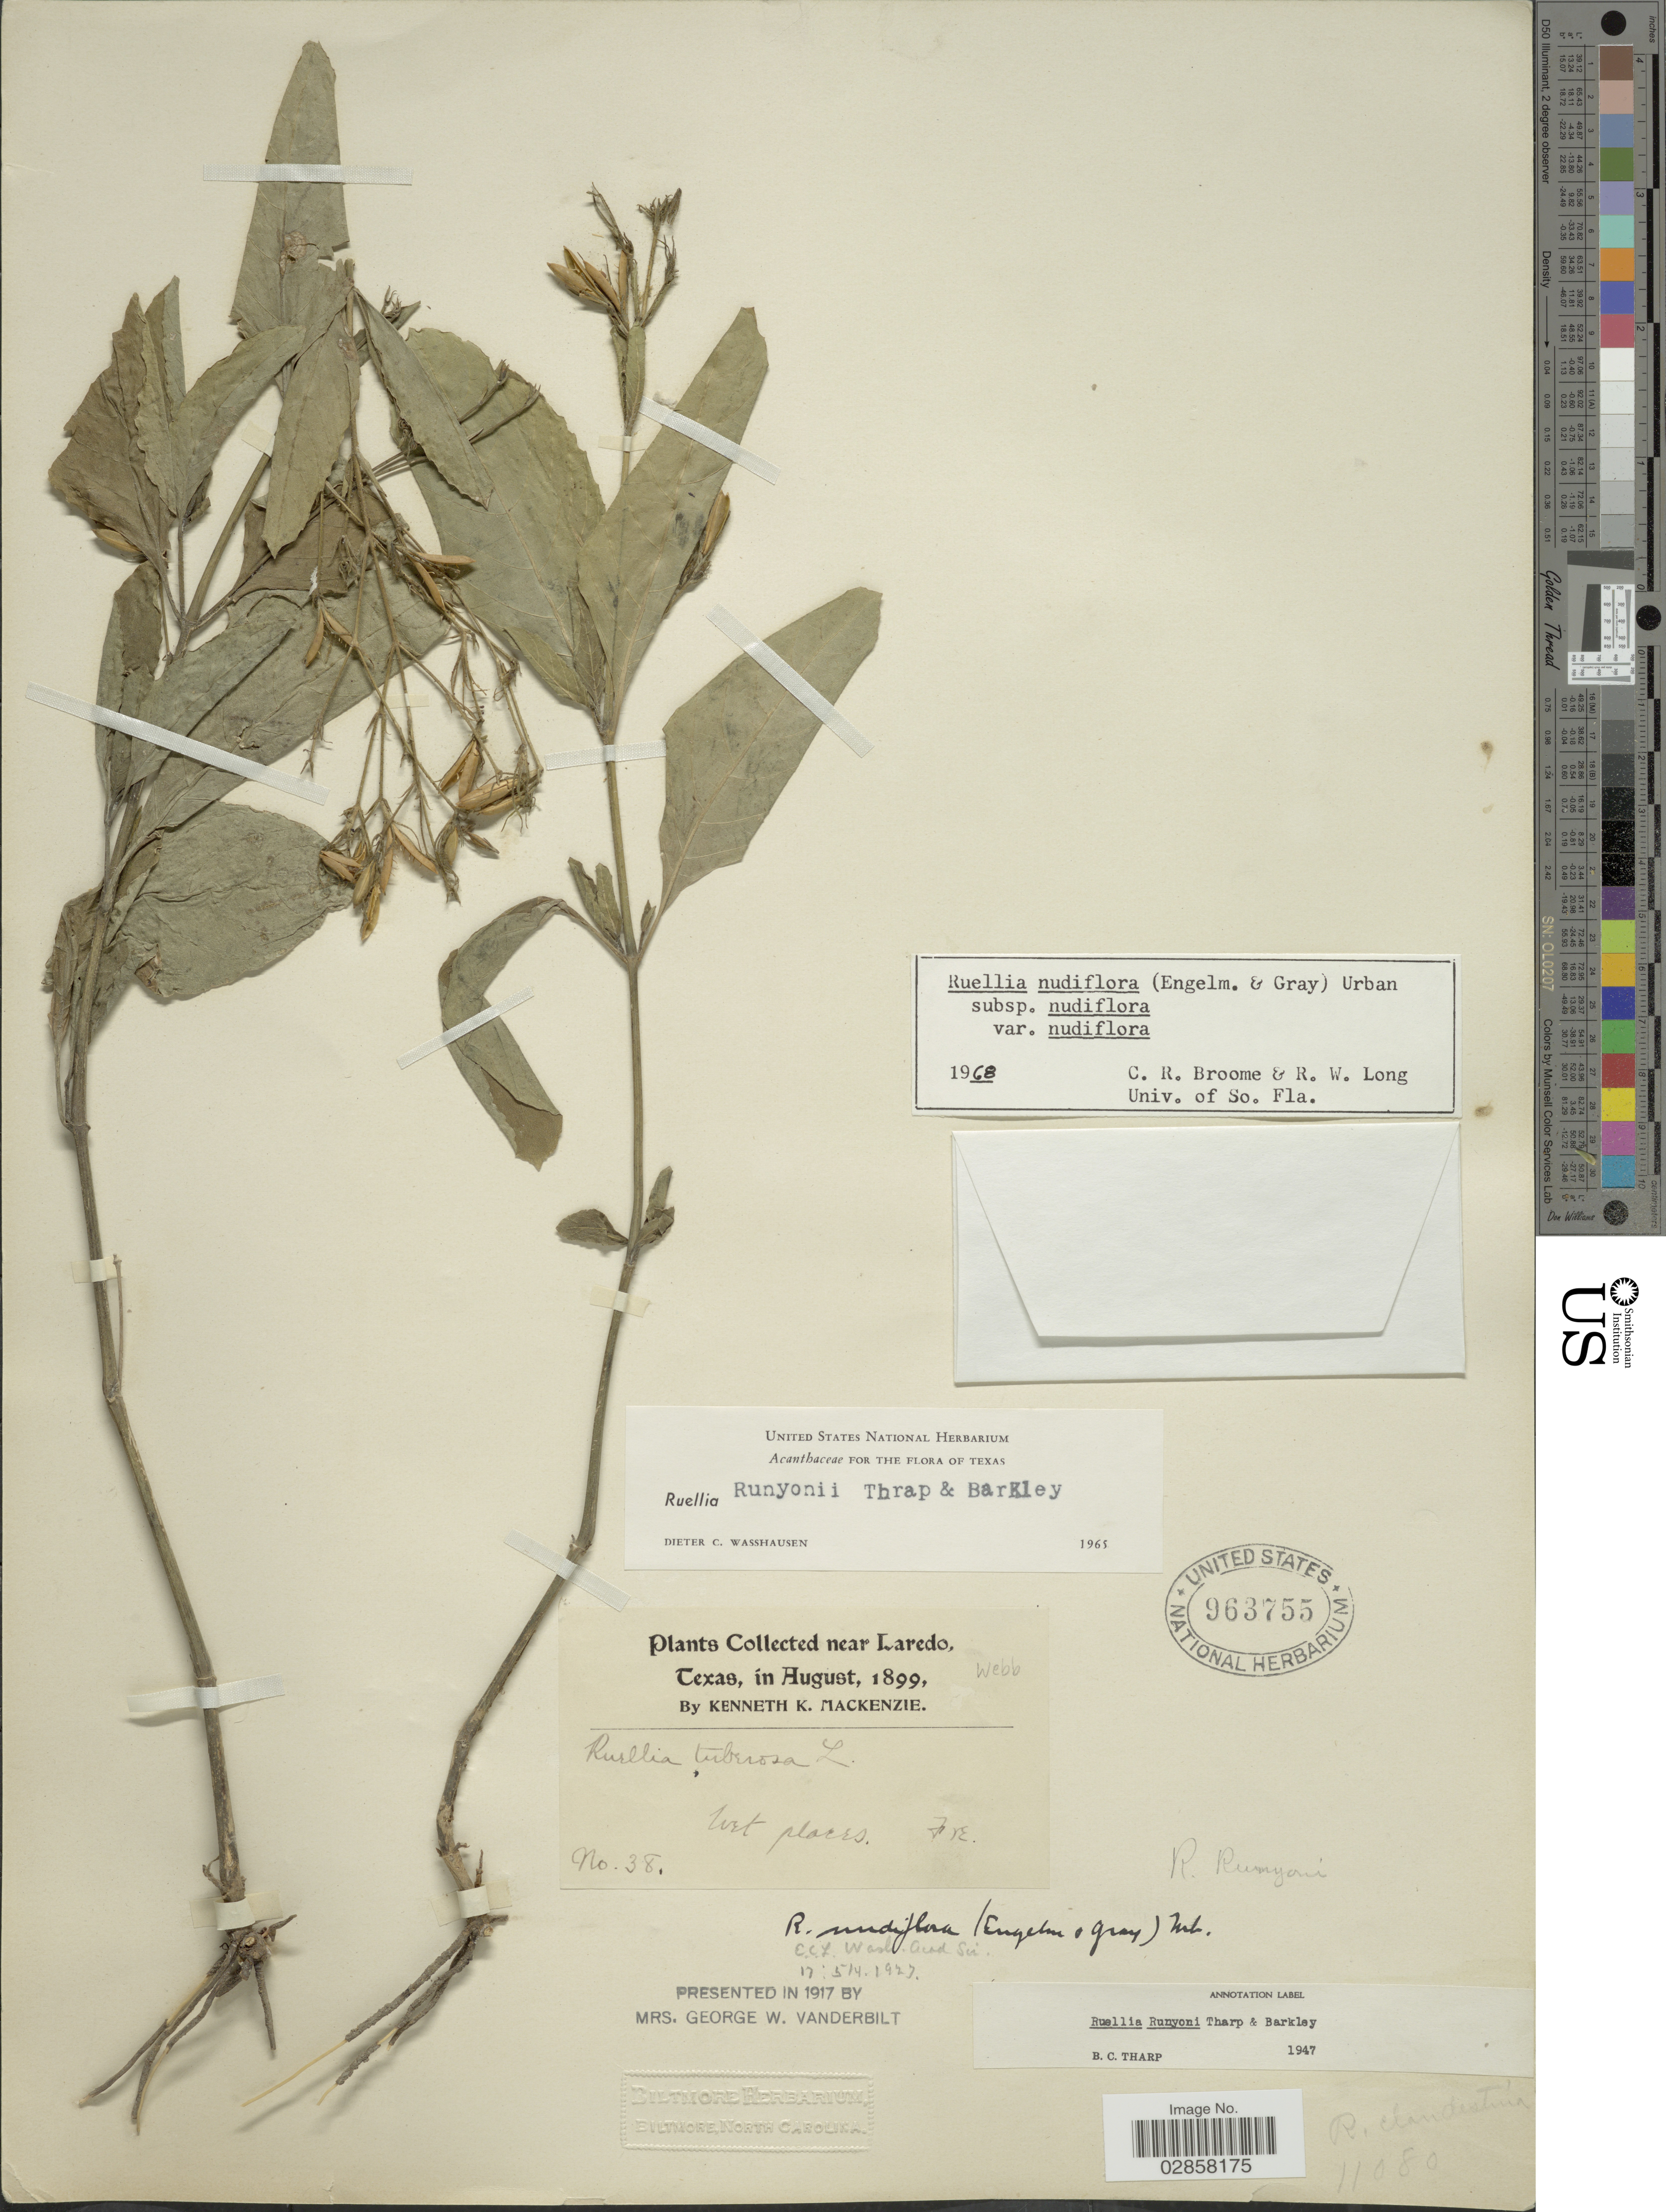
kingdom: Plantae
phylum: Tracheophyta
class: Magnoliopsida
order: Lamiales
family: Acanthaceae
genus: Ruellia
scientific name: Ruellia runyonii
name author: Tharp & F.A. Barkley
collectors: K. K. Mackenzie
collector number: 38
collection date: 1899-08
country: United States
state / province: Texas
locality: Near Laredo. Webb. Fre. [unsure placement]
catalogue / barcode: US 963755